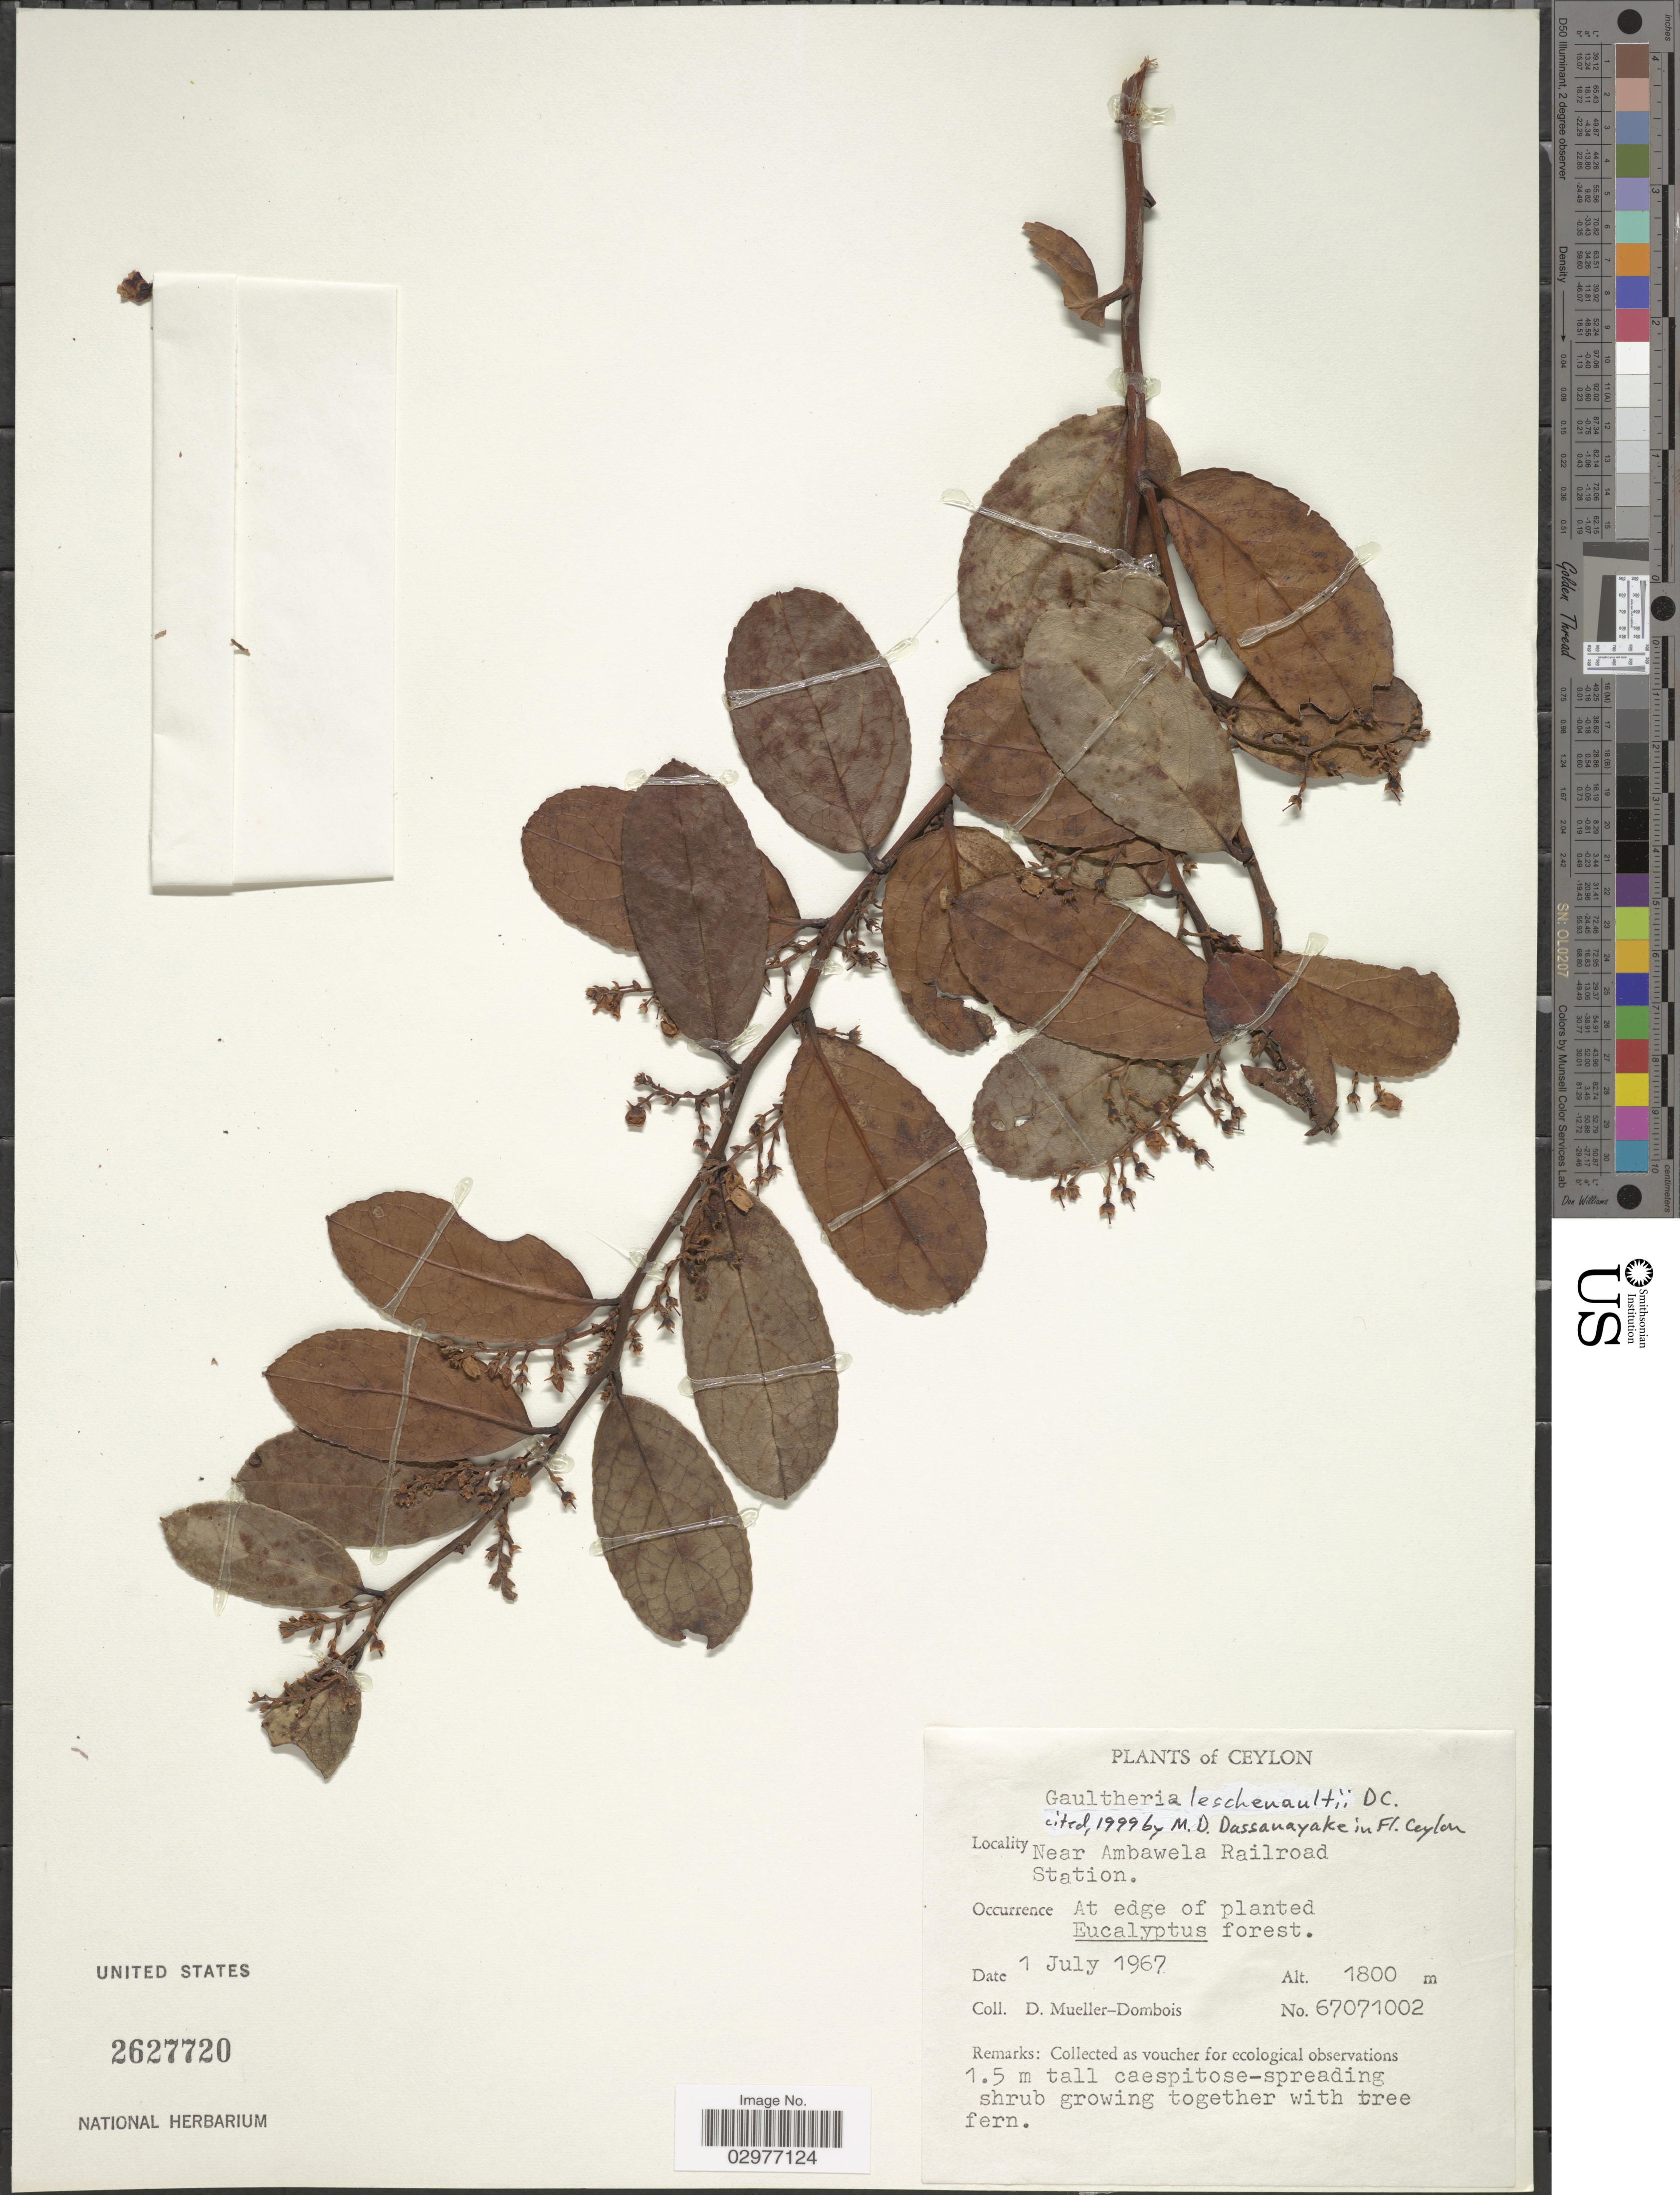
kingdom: Plantae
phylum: Tracheophyta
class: Magnoliopsida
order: Ericales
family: Ericaceae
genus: Gaultheria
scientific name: Gaultheria leschenaultii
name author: DC.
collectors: D. Mueller-Dombois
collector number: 67071002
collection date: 1967-07-01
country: Sri Lanka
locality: Ceylon. Near Ambawela Railroad Station.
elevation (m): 1800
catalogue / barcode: US 2627720